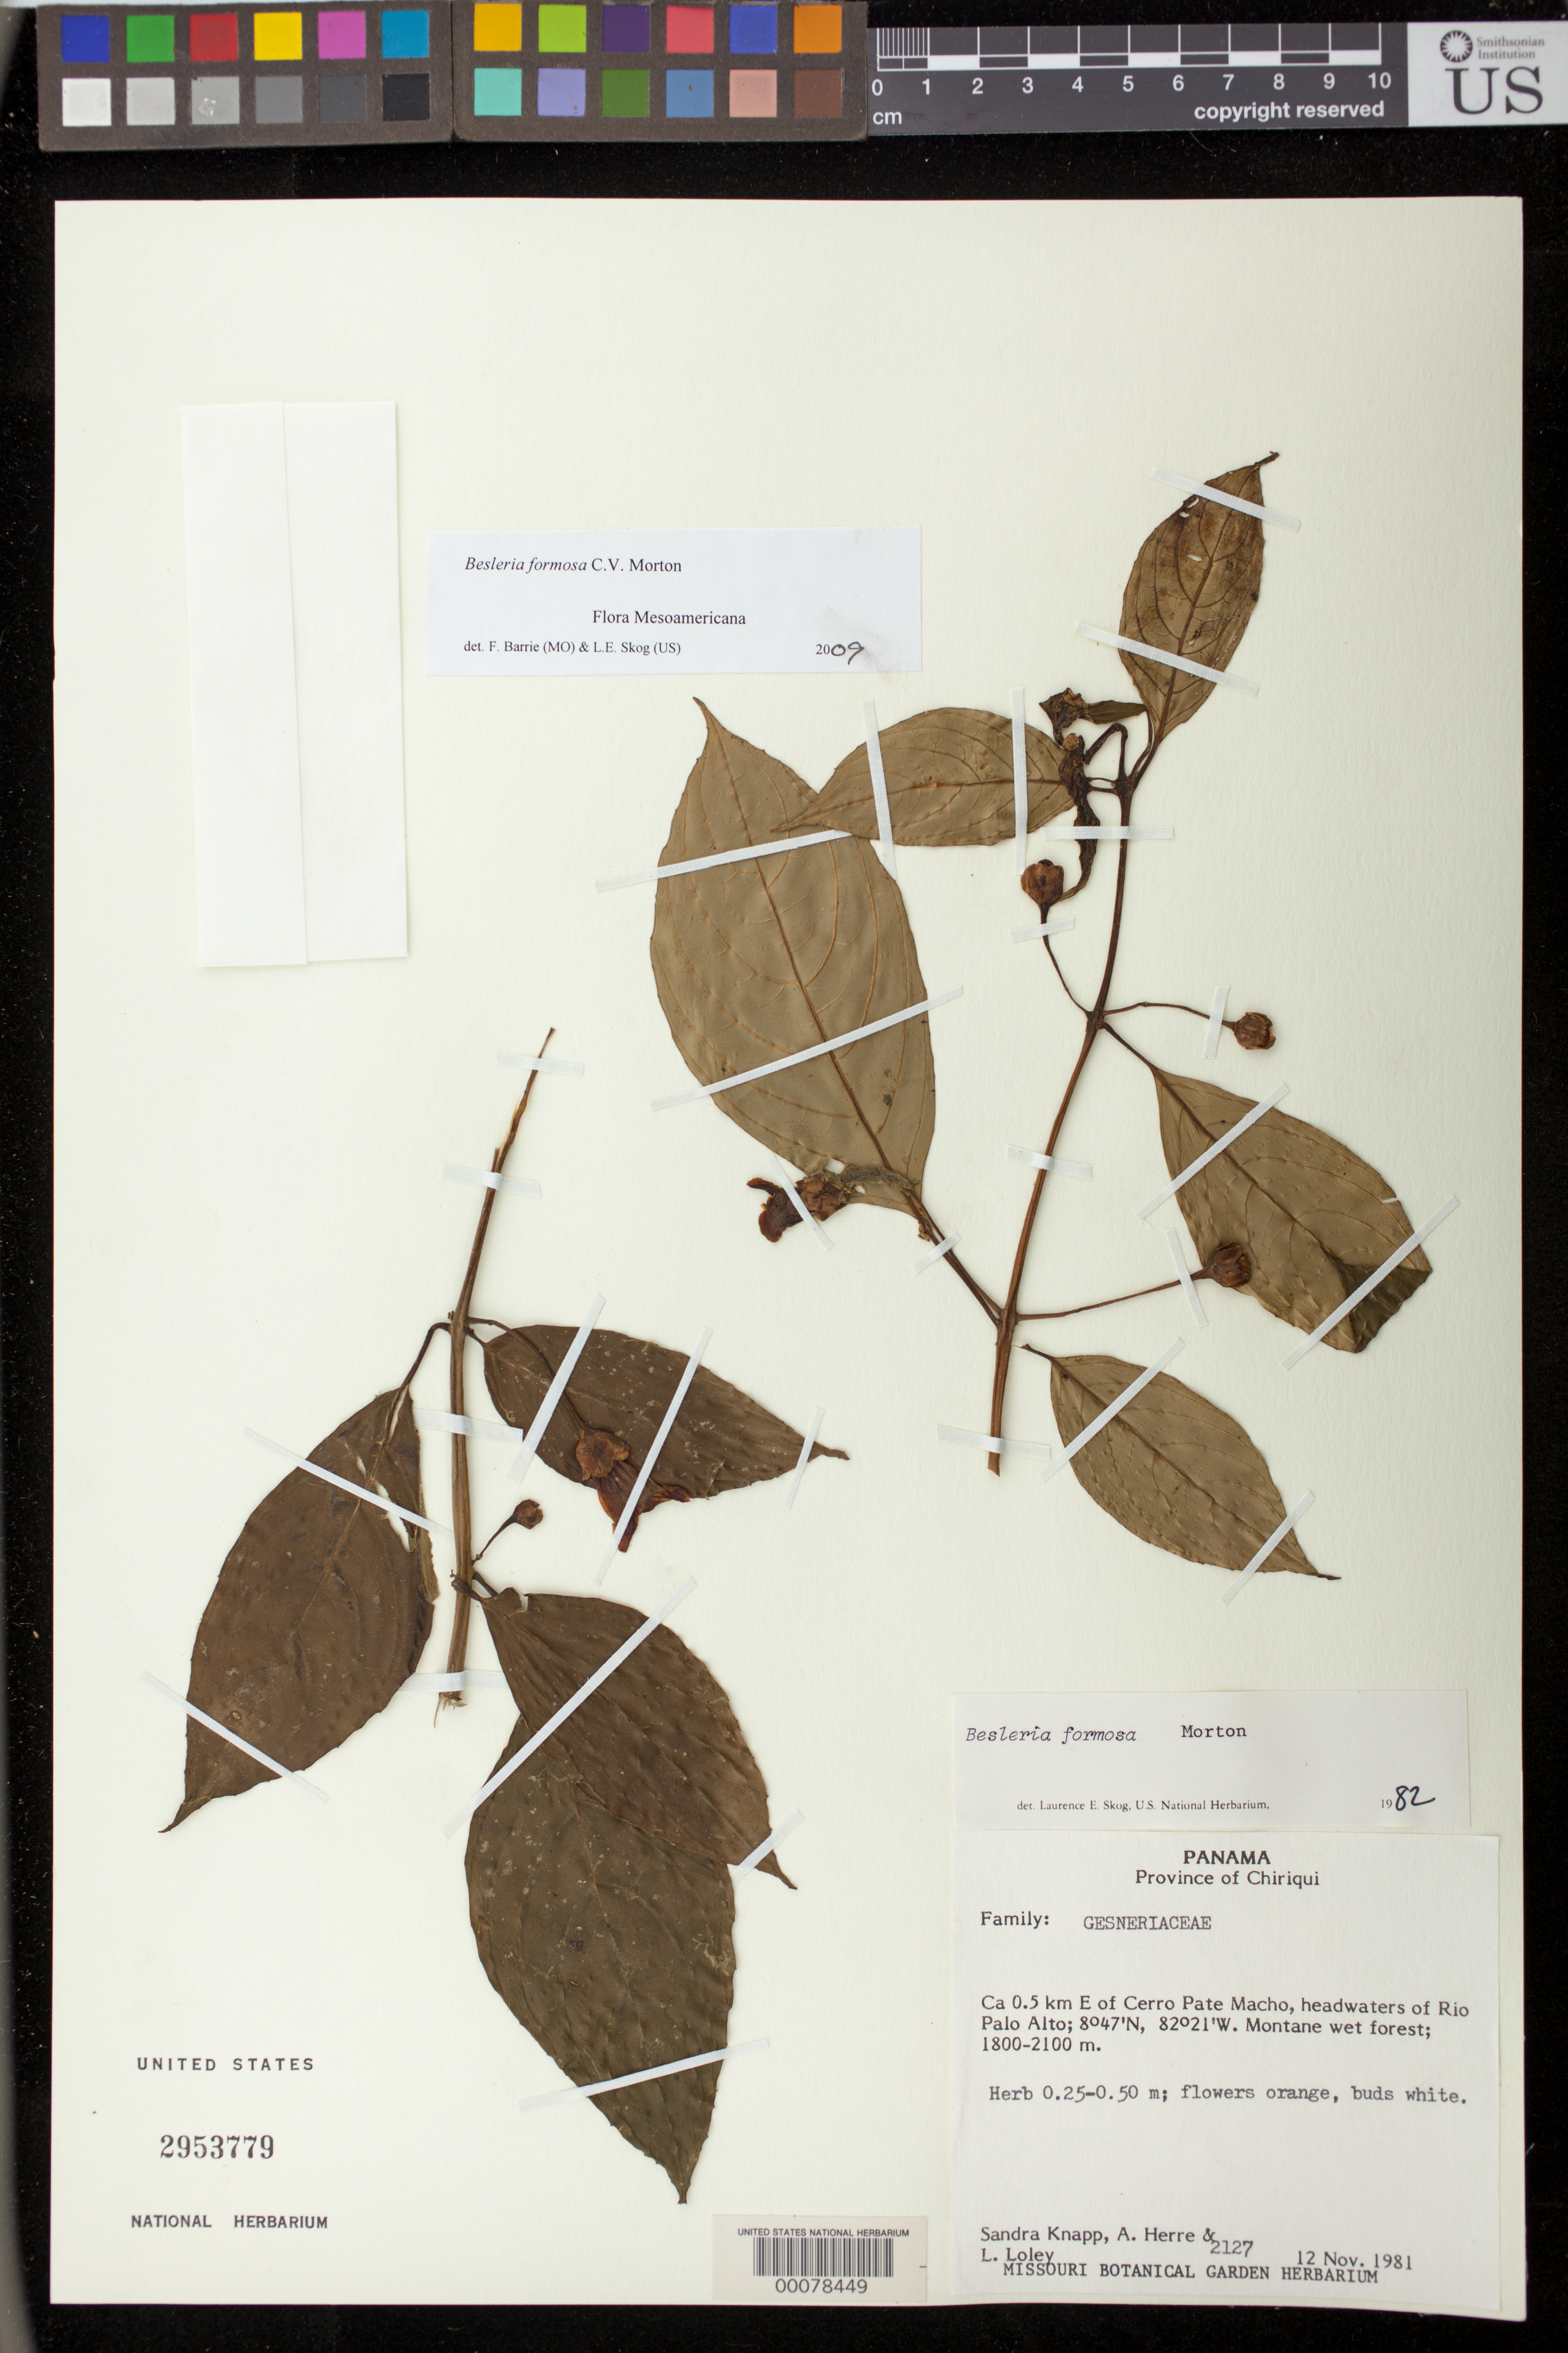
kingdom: Plantae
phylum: Tracheophyta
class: Magnoliopsida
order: Lamiales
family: Gesneriaceae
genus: Besleria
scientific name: Besleria amabilis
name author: C.V. Morton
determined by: Skog, Laurence E.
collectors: S. Knapp, A. Herre & L. Coley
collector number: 2127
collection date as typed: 12 Nov 1981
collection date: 1981-11-12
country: Panama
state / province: Chiriquí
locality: About 0.5 km E of Cerro Pate Macho, headwaters of Rio Palo Alto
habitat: Montane wet forest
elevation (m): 1800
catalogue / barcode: US 2953779